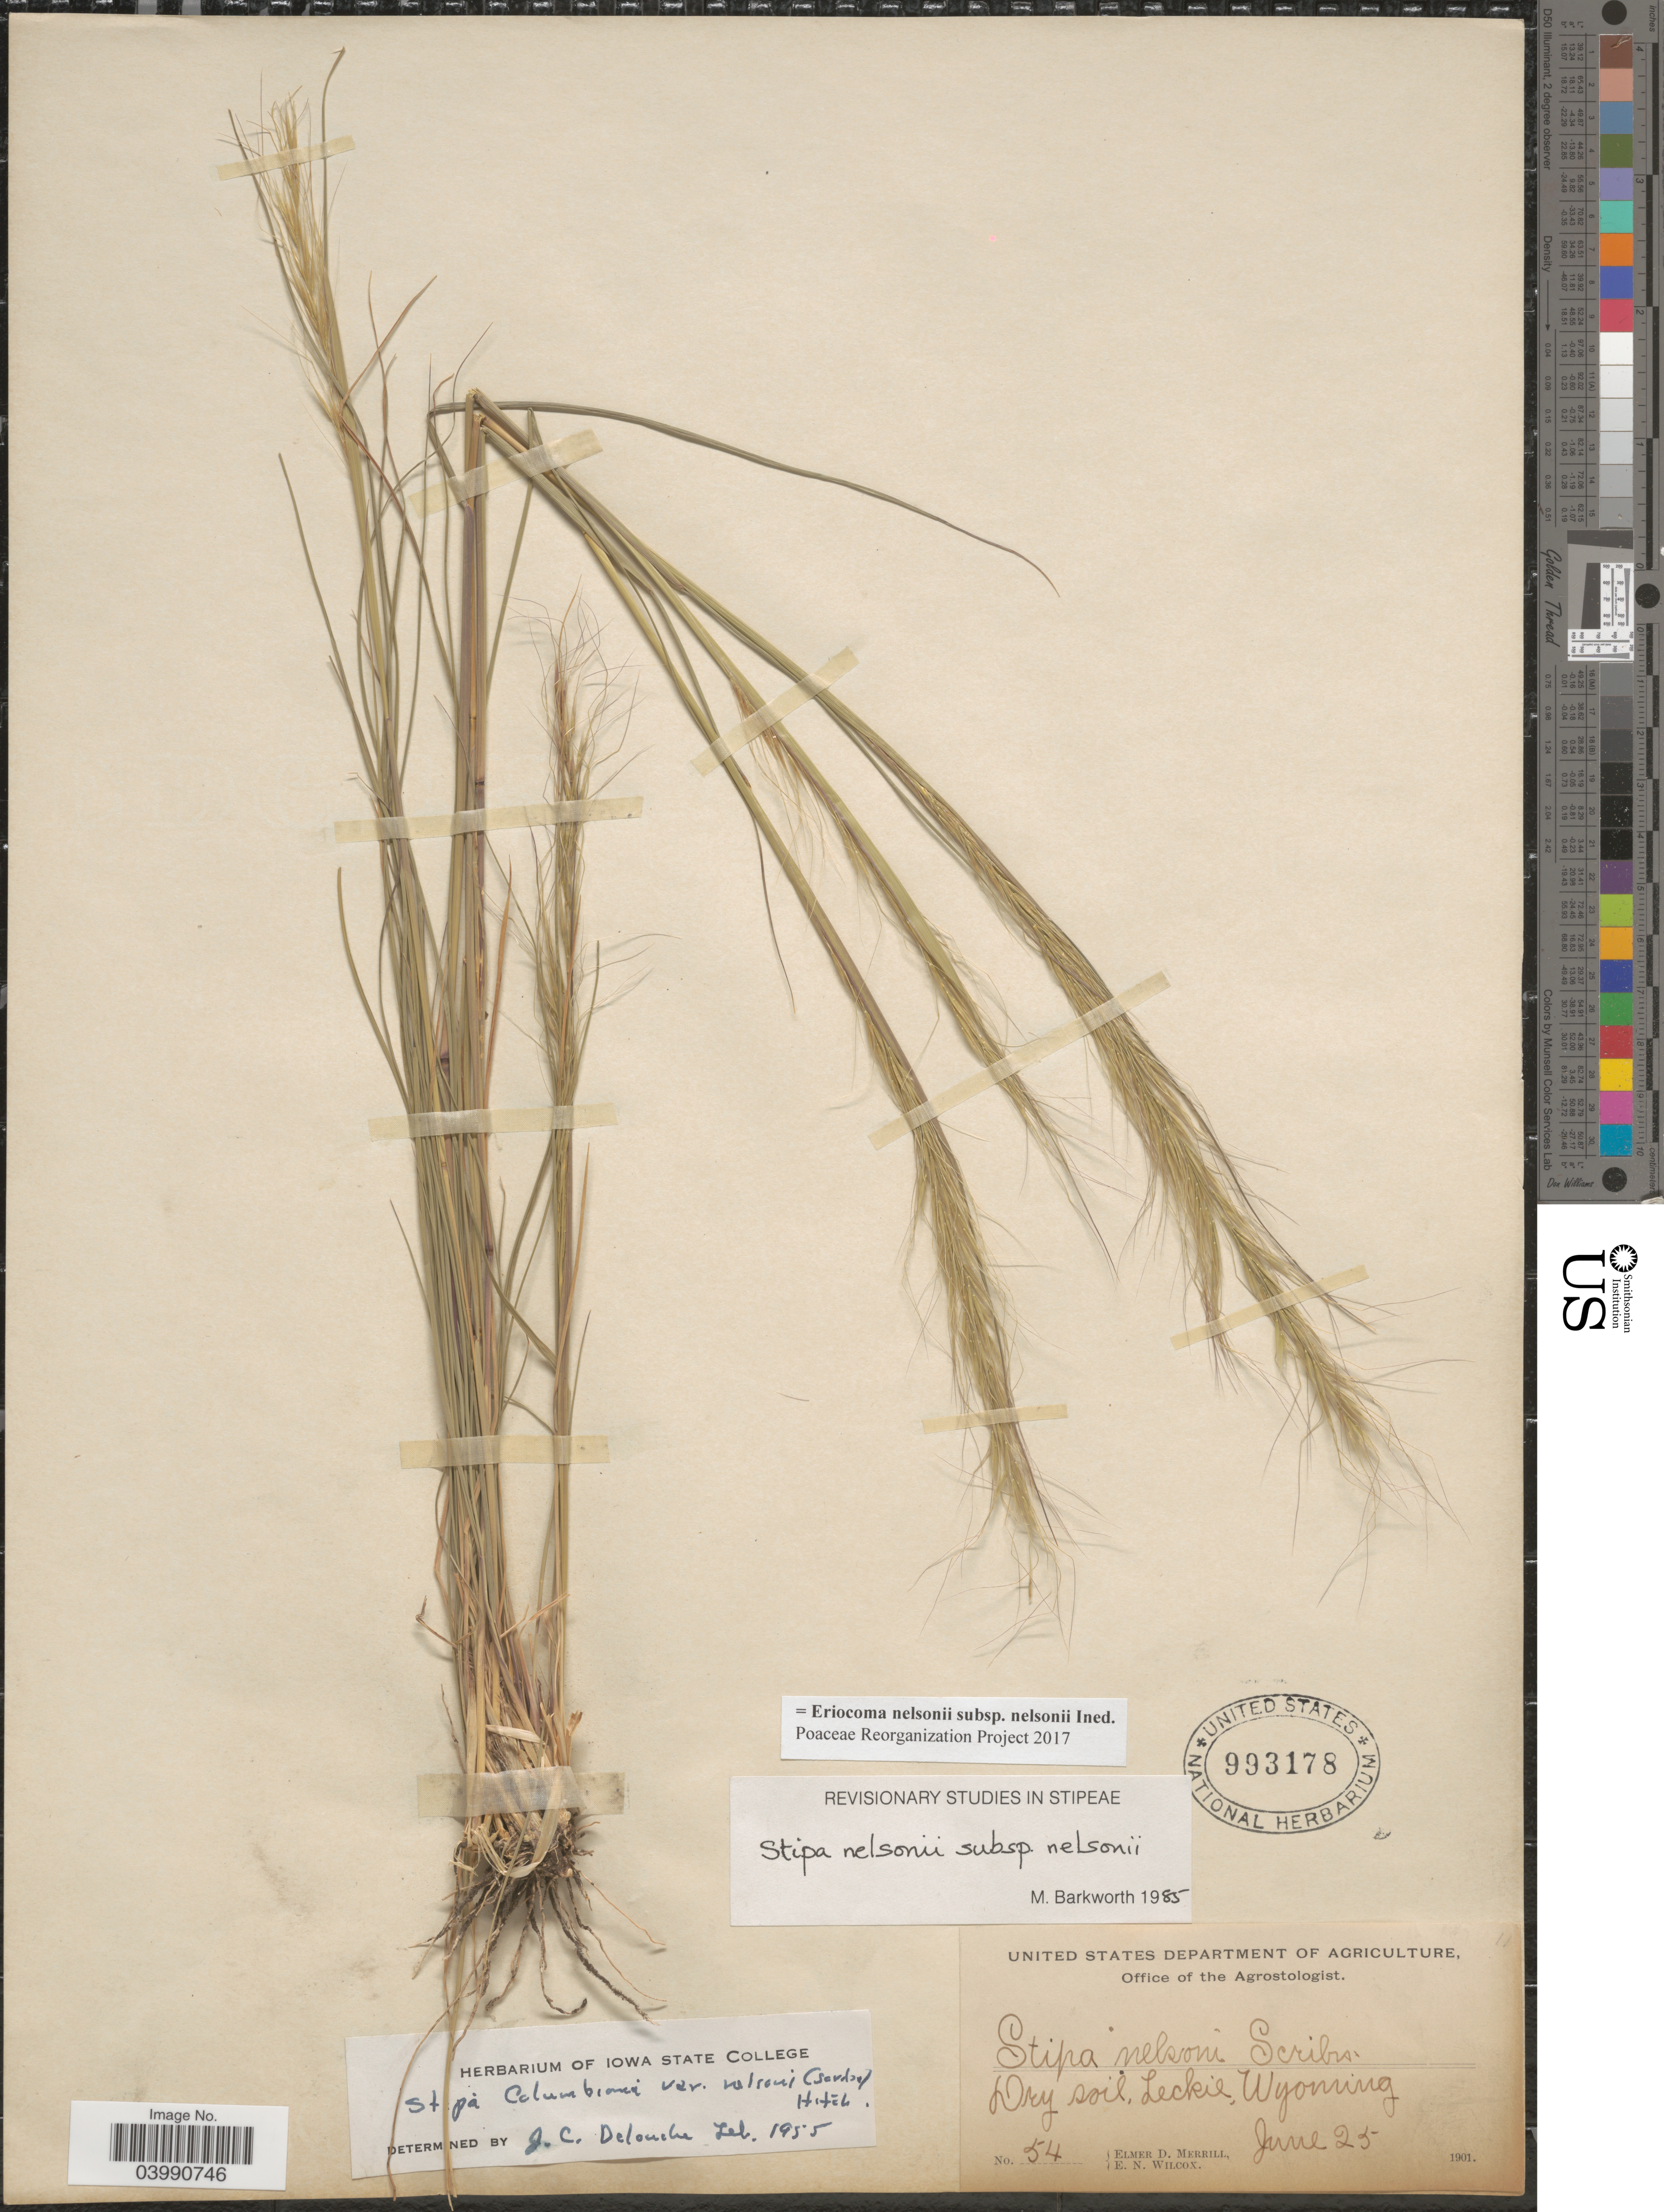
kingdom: Plantae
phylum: Tracheophyta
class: Liliopsida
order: Poales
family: Poaceae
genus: Eriocoma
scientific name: Eriocoma nelsonii subsp. nelsonii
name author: (Scribn.) Romasch.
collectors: E. D. Merrill & E. Wilcox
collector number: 54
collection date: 1901-06-25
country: United States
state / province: Wyoming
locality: Leckie.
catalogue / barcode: US 993178